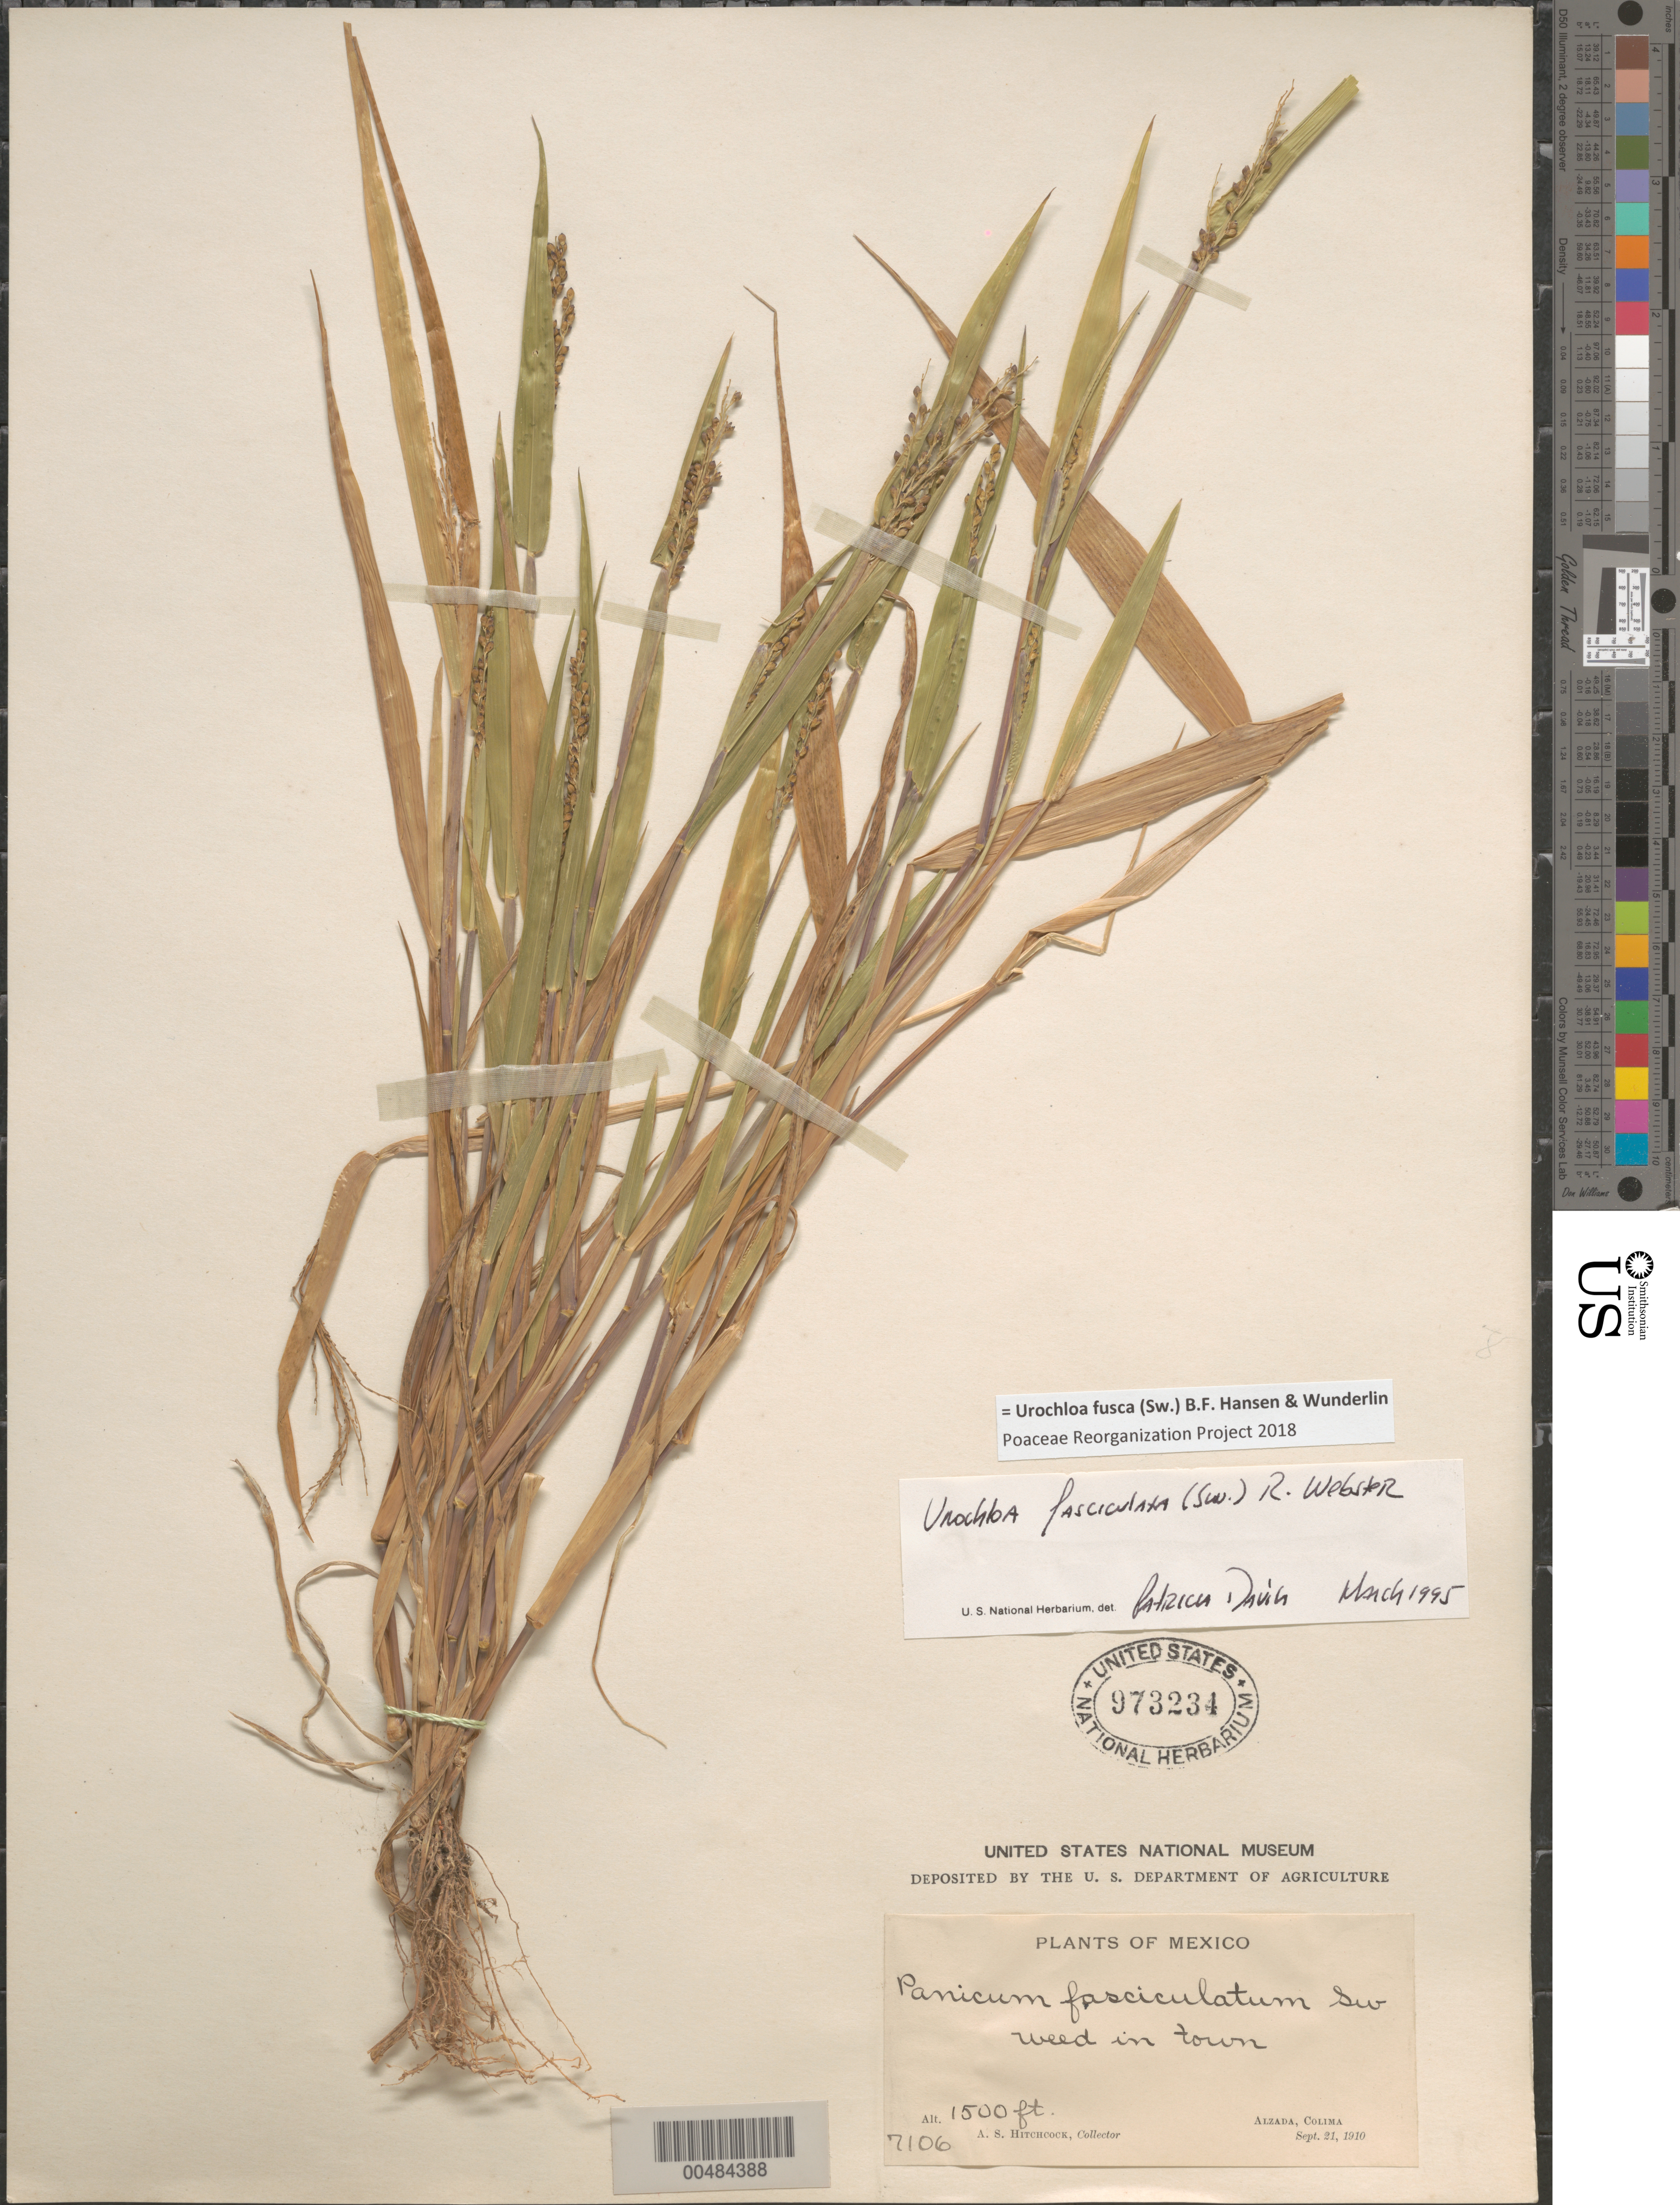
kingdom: Plantae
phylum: Tracheophyta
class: Liliopsida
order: Poales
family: Poaceae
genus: Urochloa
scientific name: Urochloa fusca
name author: (Sw.) B.F. Hansen & Wunderlin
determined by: Poaceae Reorganization Project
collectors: A. S. Hitchcock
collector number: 7106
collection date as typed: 21 Sep 1910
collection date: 1910-09-21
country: Mexico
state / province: Colima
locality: Alzada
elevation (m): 457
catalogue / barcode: US 973234